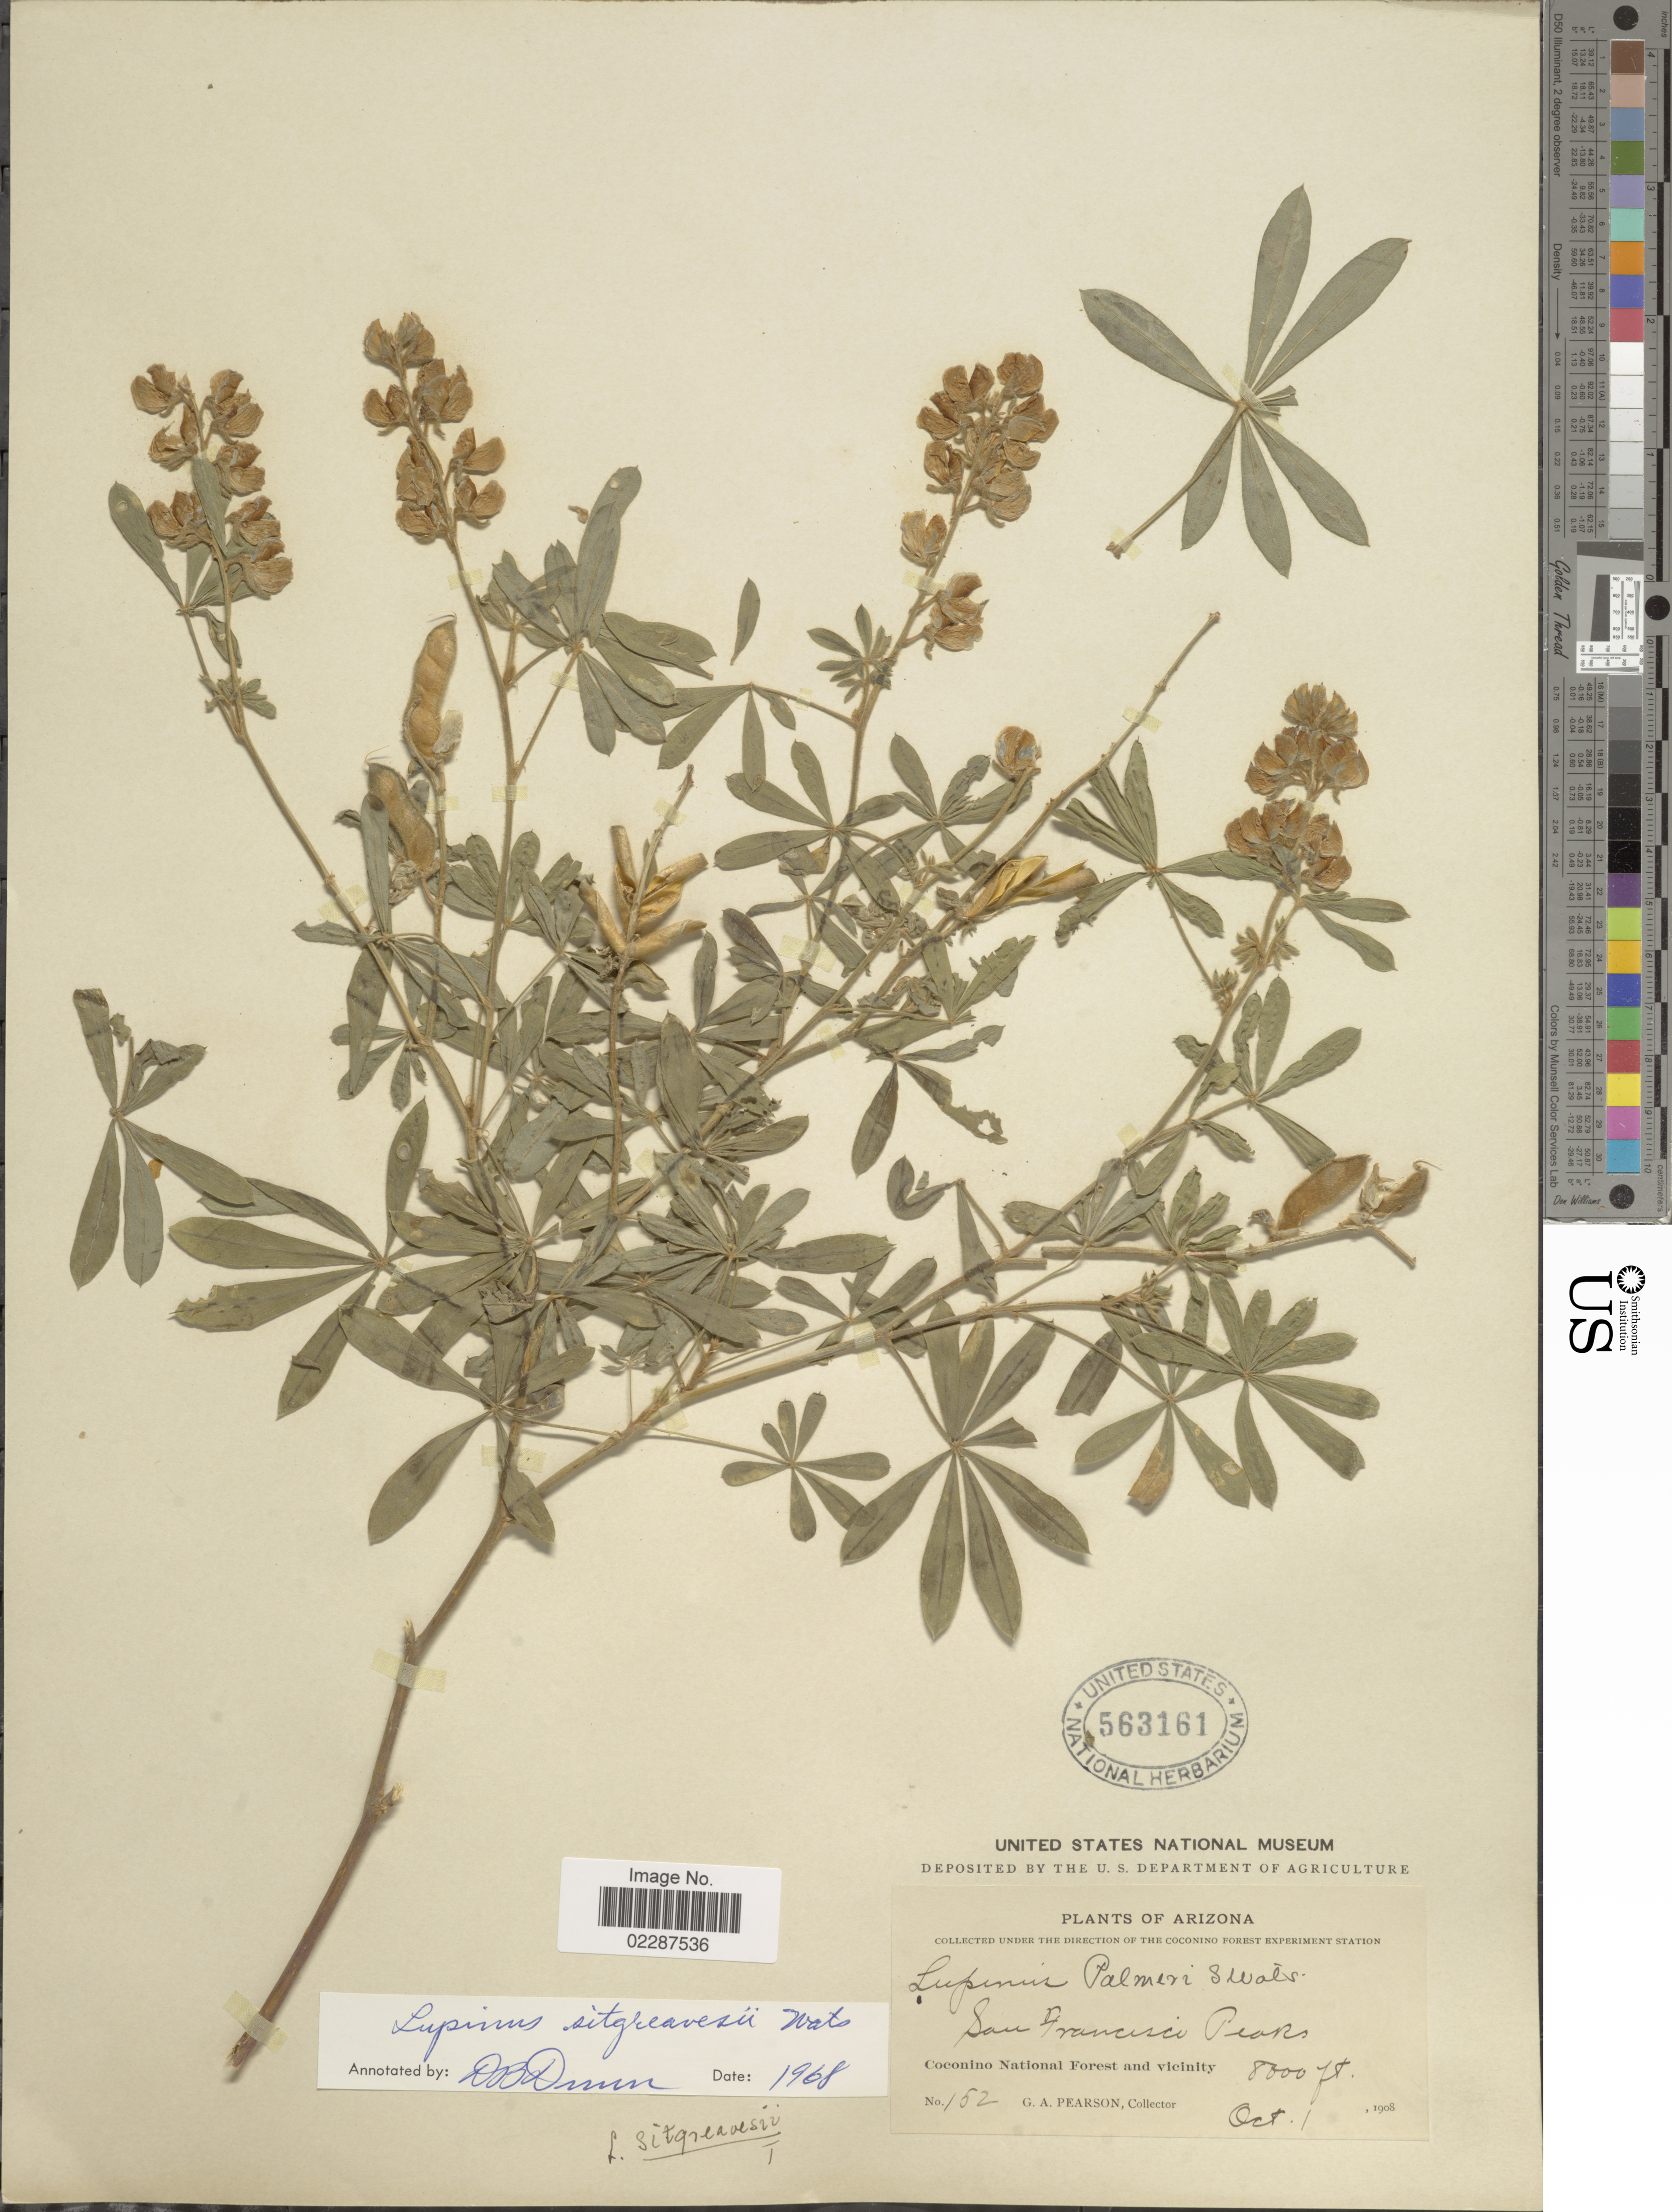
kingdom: Plantae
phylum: Tracheophyta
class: Magnoliopsida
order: Fabales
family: Fabaceae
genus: Lupinus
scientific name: Lupinus sitgreavesii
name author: S. Watson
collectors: G. Pearson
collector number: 152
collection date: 1908-10-01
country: United States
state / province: Arizona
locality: San Francisco Peaks Coconino National Forest and vicinity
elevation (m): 2438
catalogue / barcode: US 563161